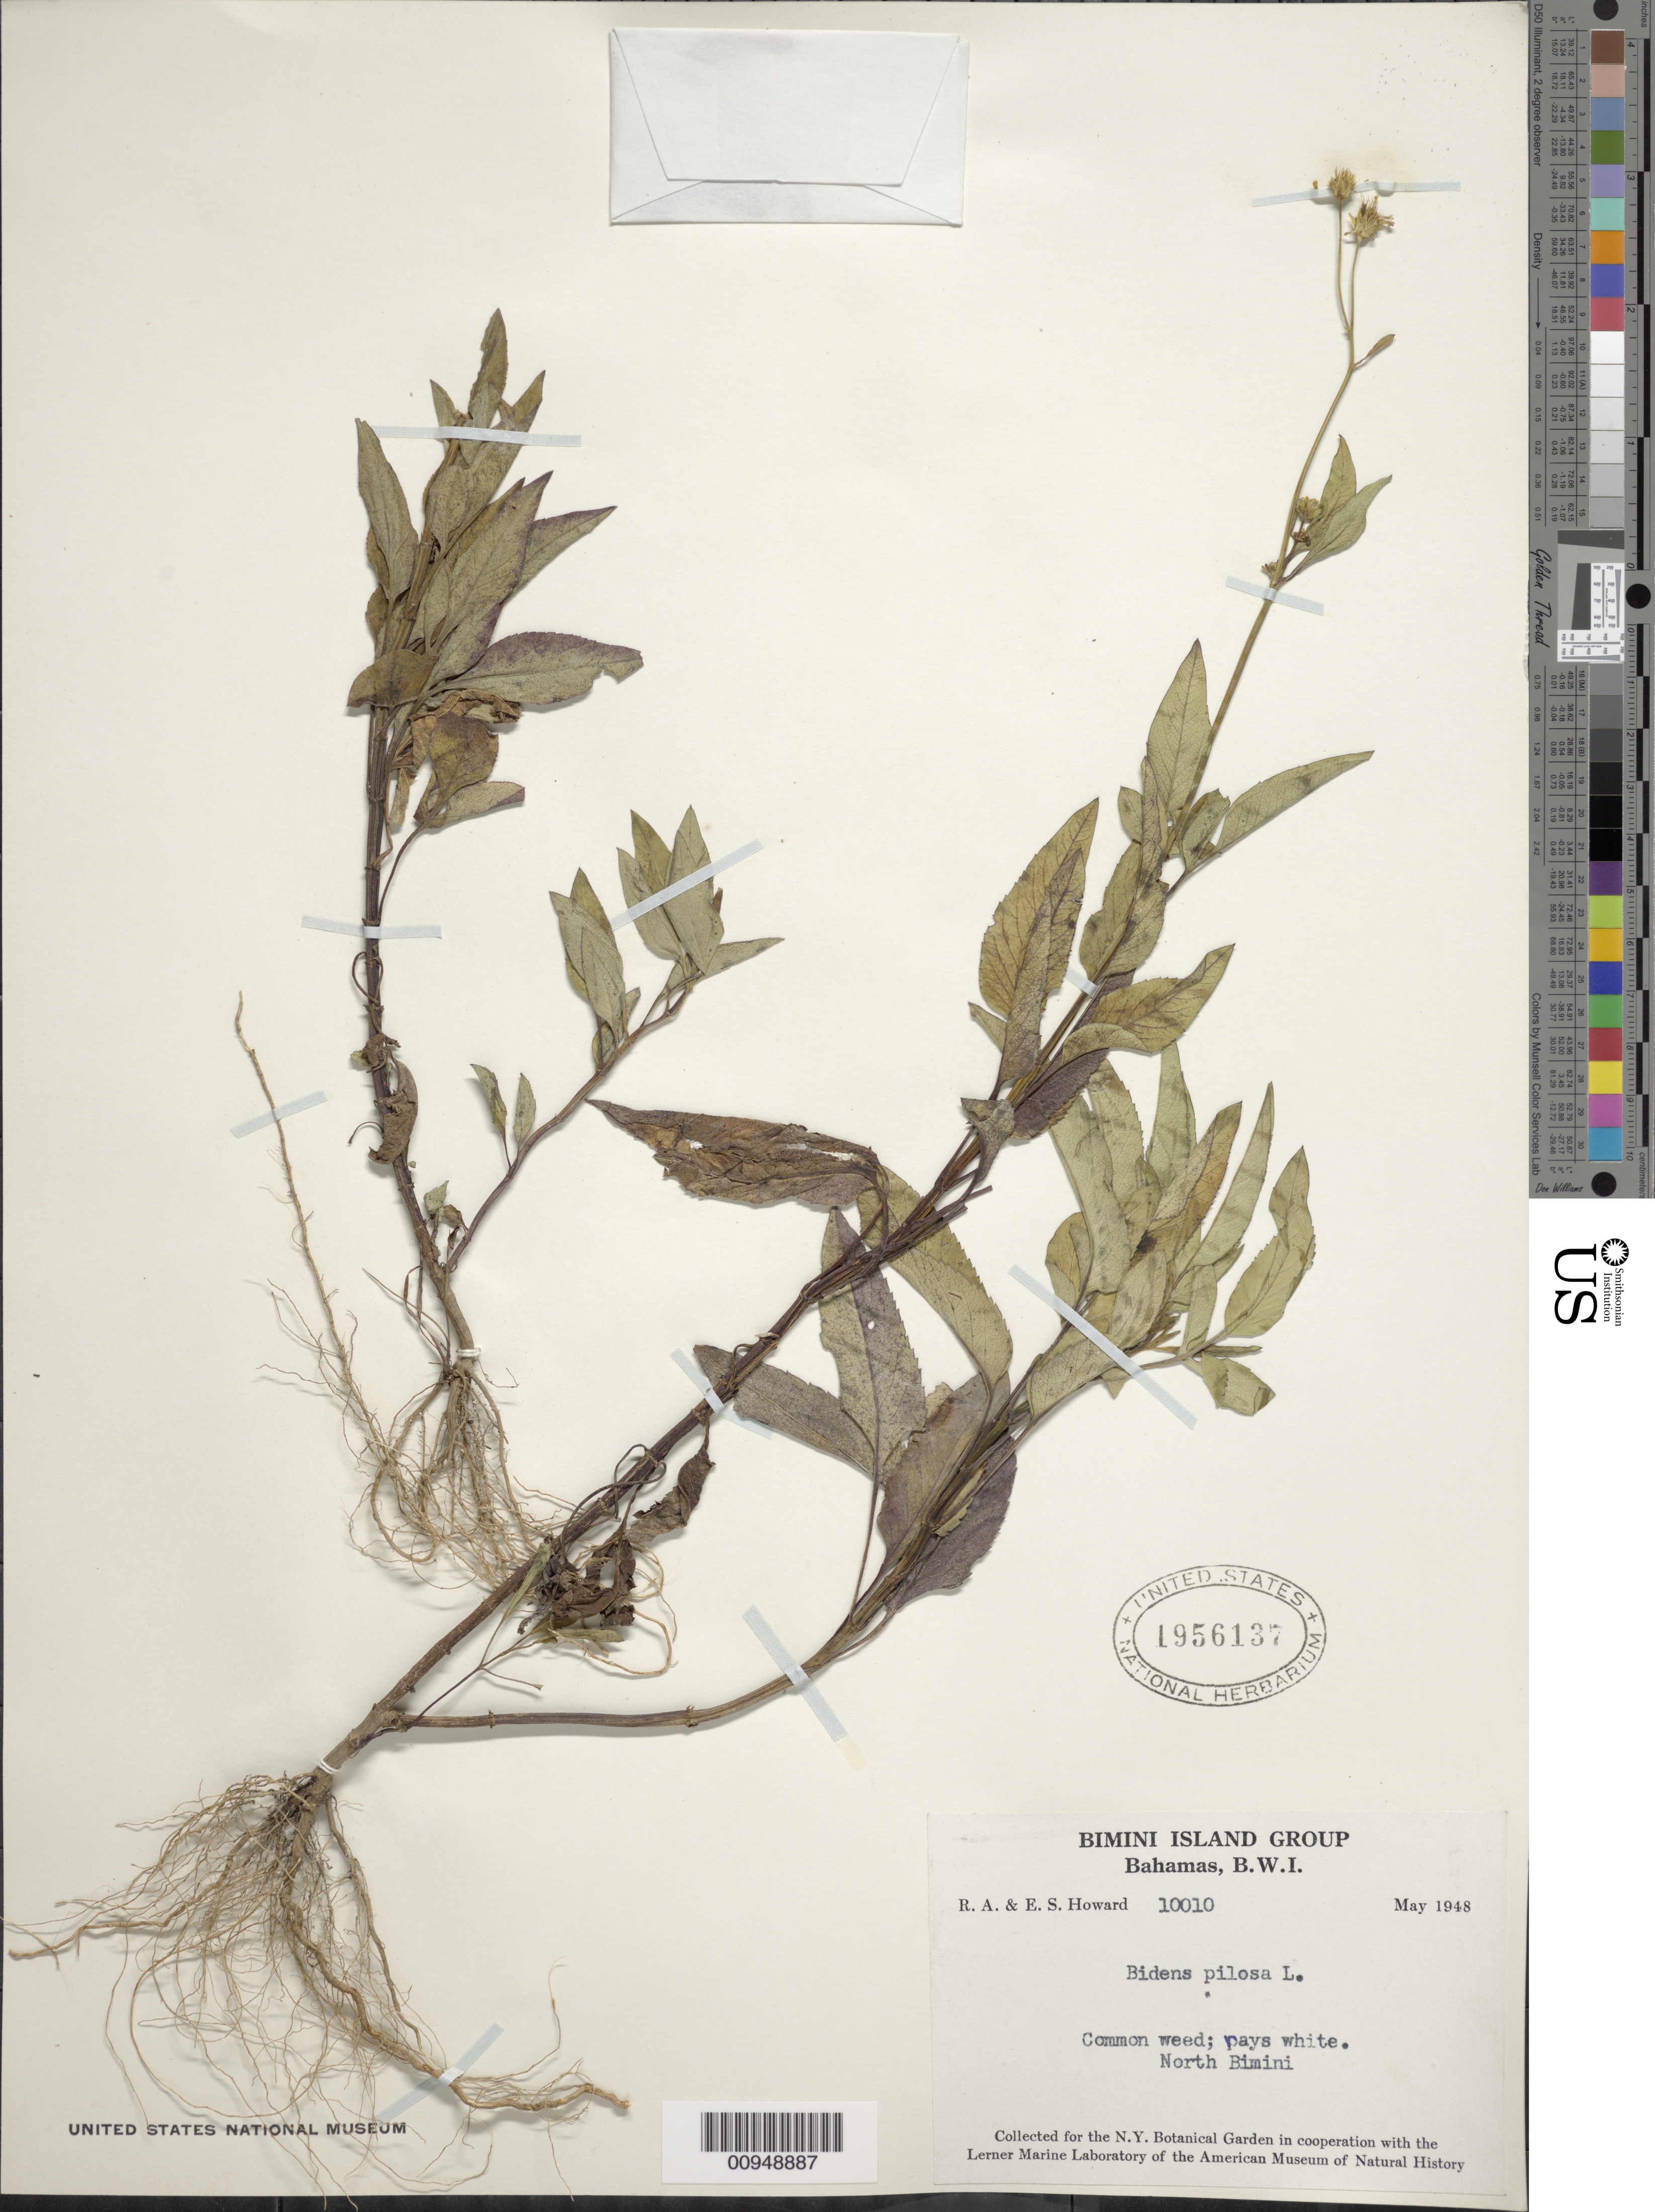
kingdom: Plantae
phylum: Tracheophyta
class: Magnoliopsida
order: Asterales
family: Asteraceae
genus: Bidens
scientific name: Bidens pilosa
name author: L.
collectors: R. A. Howard & E. S. Howard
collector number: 10010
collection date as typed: May 1948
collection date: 1948-05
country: Bahamas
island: North Bimini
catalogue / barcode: US 1956137